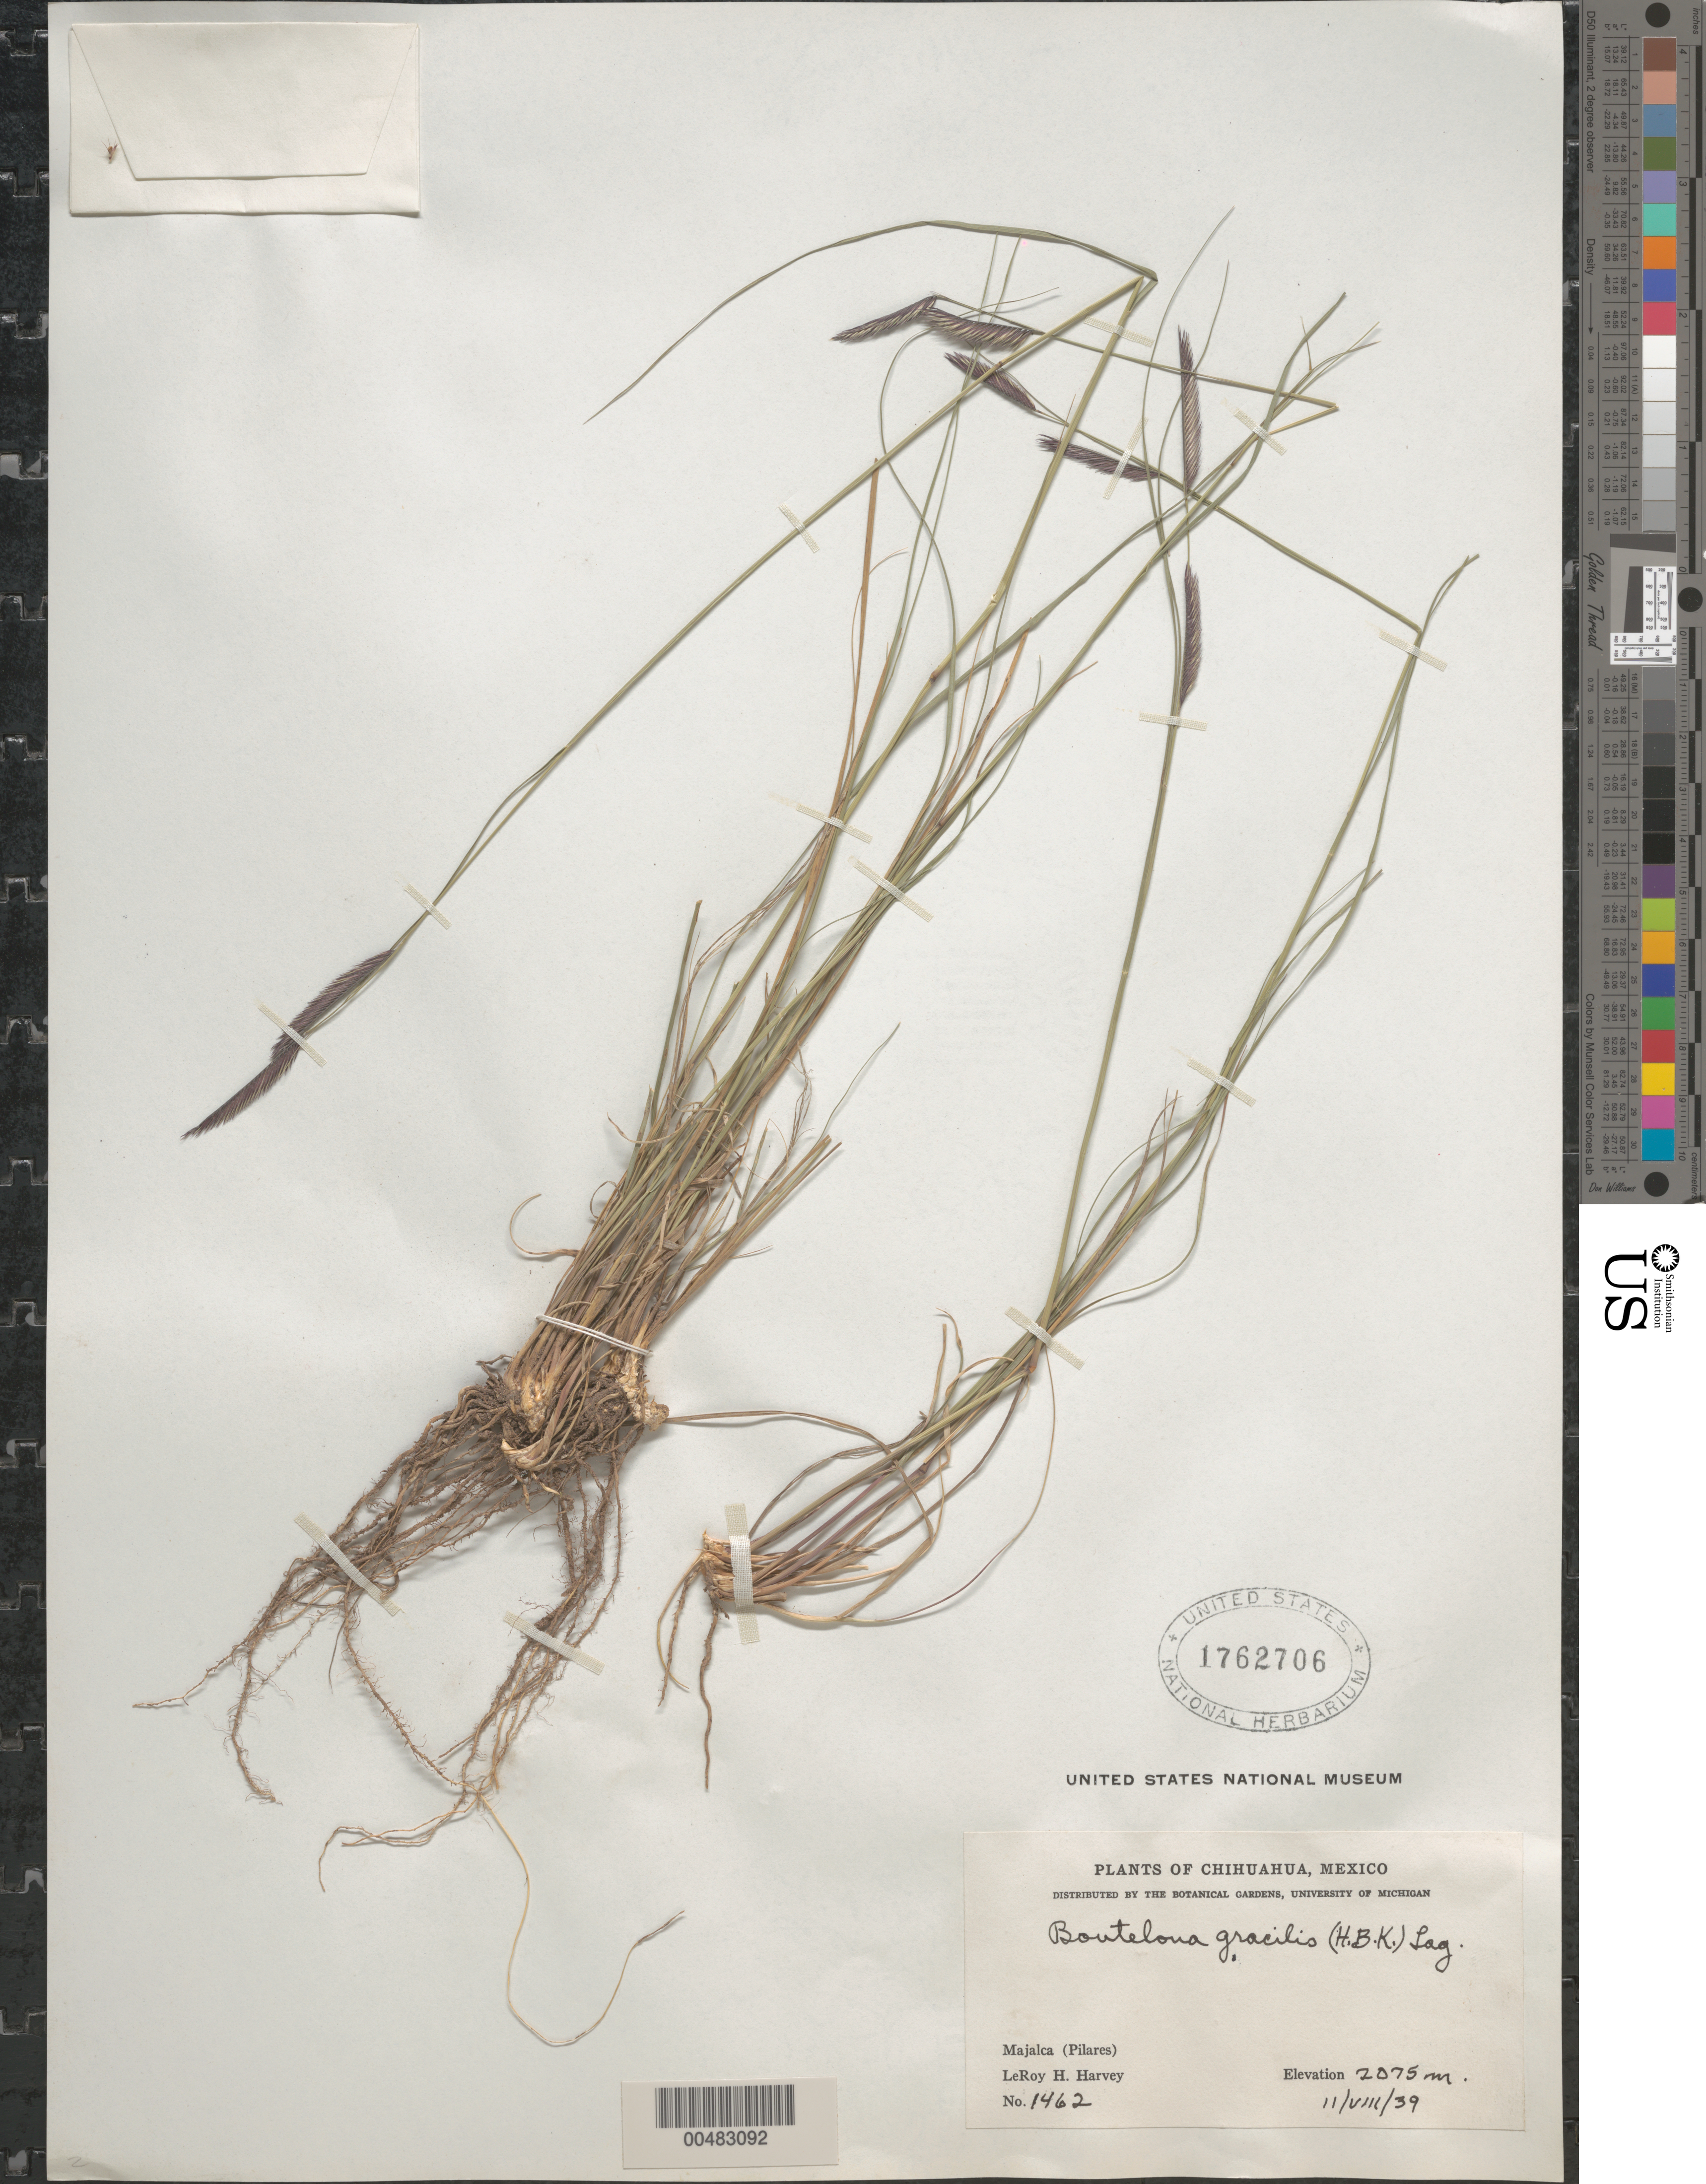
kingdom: Plantae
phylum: Tracheophyta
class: Liliopsida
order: Poales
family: Poaceae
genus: Bouteloua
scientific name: Bouteloua gracilis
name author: (Kunth) Lag. ex Griffiths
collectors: L. H. Harvey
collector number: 1462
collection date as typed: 11 Aug 1939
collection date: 1939-08-11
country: Mexico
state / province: Chihuahua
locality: Majalca (Pilares)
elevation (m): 2075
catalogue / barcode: US 1762706